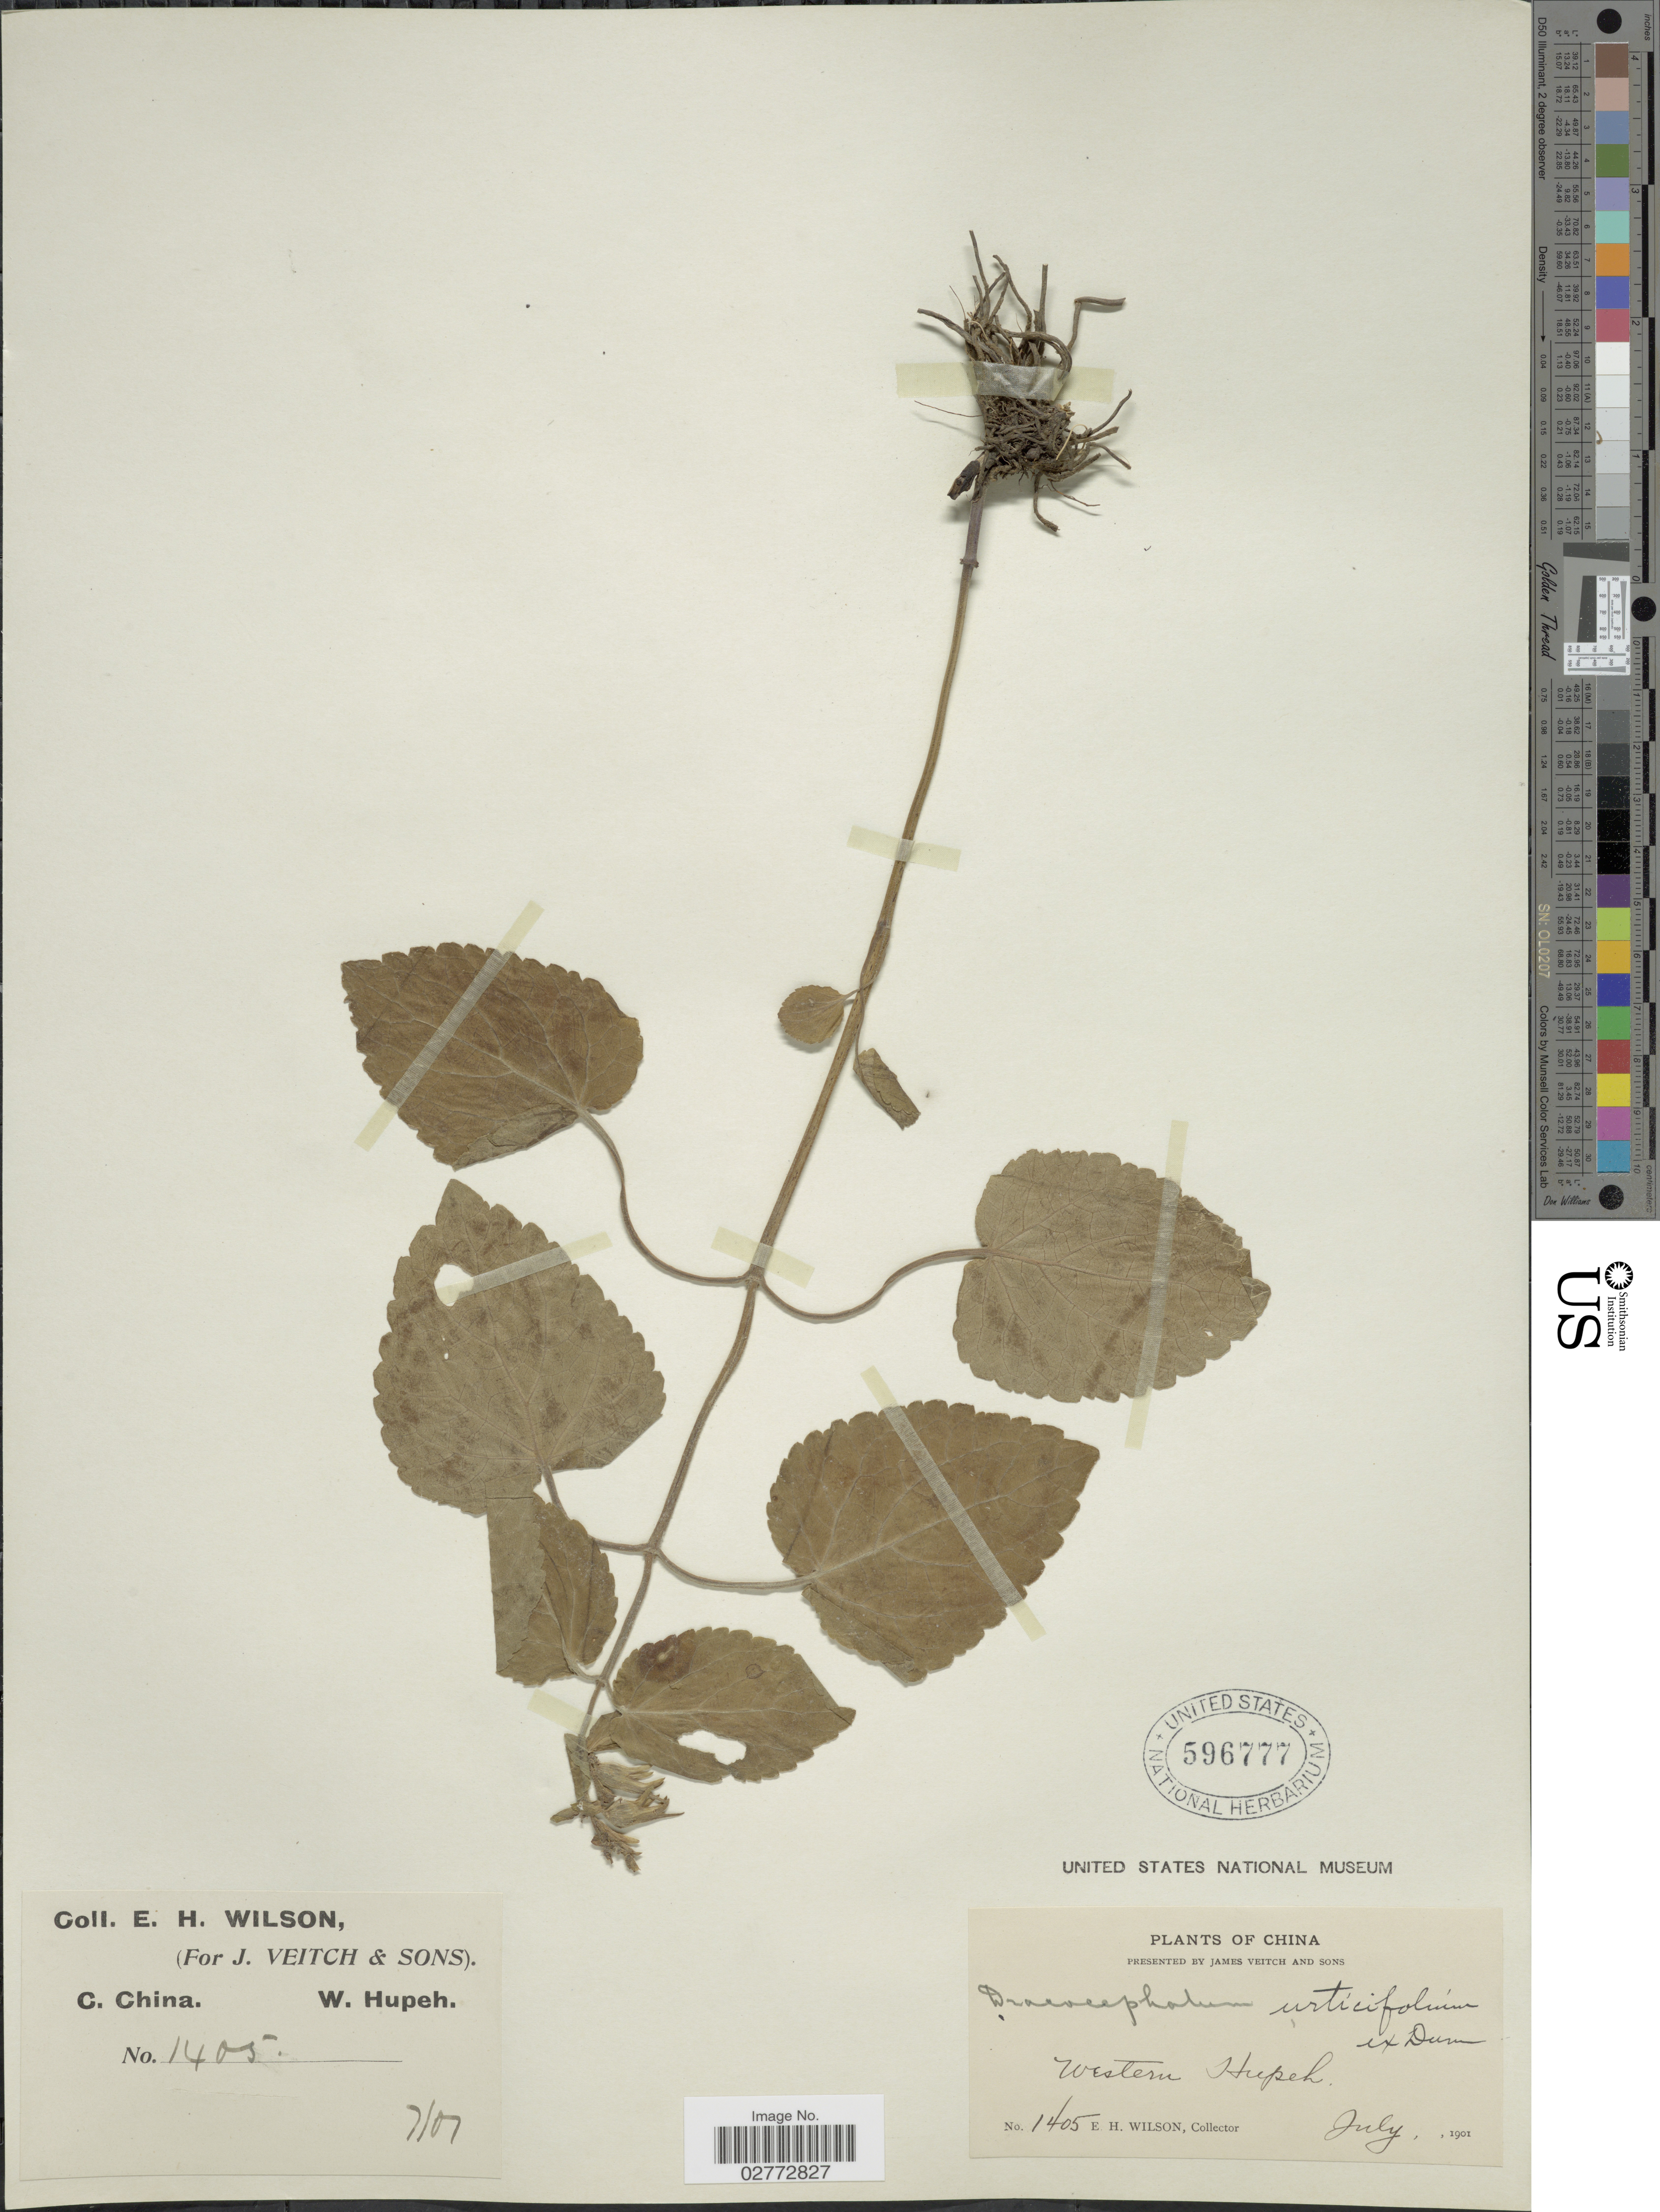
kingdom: Plantae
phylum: Tracheophyta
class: Magnoliopsida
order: Lamiales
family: Lamiaceae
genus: Dracocephalum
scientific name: Dracocephalum urticifolium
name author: Miq.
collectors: E. Wilson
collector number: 1405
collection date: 1901-07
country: China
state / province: Hubei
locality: C. China. Western Hupeh.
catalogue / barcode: US 596777